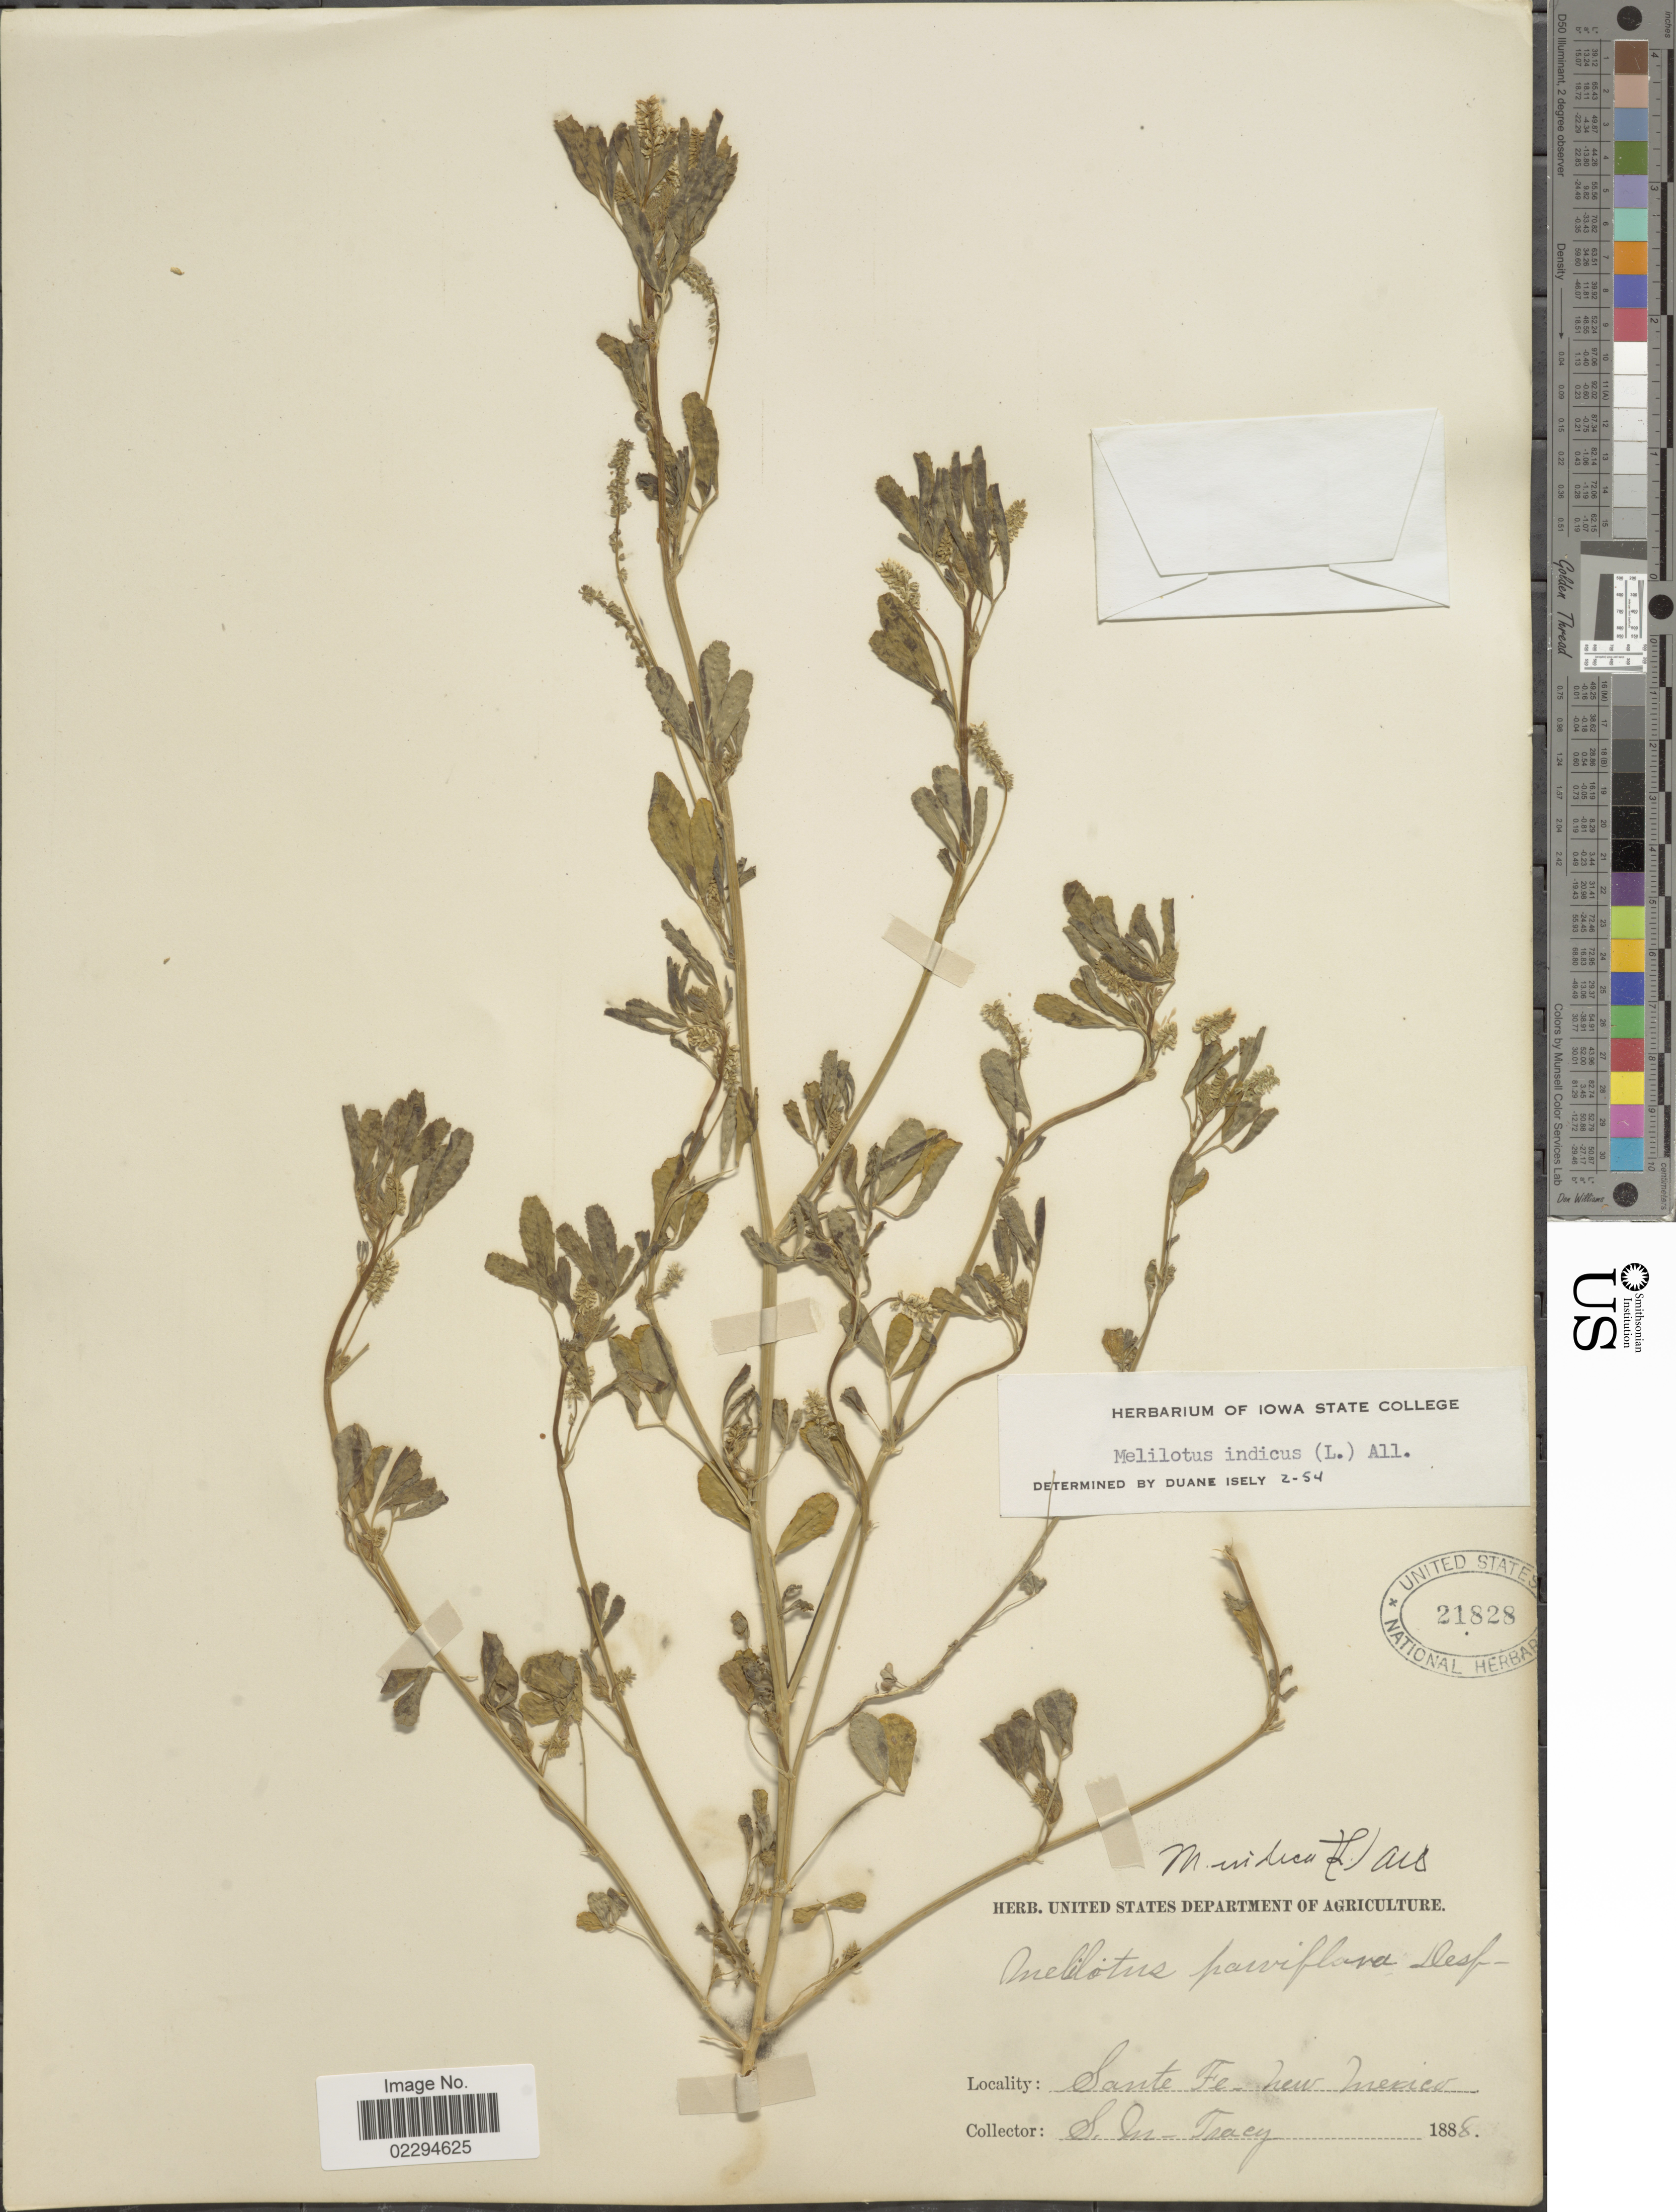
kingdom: Plantae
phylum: Tracheophyta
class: Magnoliopsida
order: Fabales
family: Fabaceae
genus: Melilotus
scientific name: Melilotus indicus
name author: (L.) All.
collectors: S. M. Tracy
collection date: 1888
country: United States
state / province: New Mexico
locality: Santa Fe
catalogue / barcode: US 21828